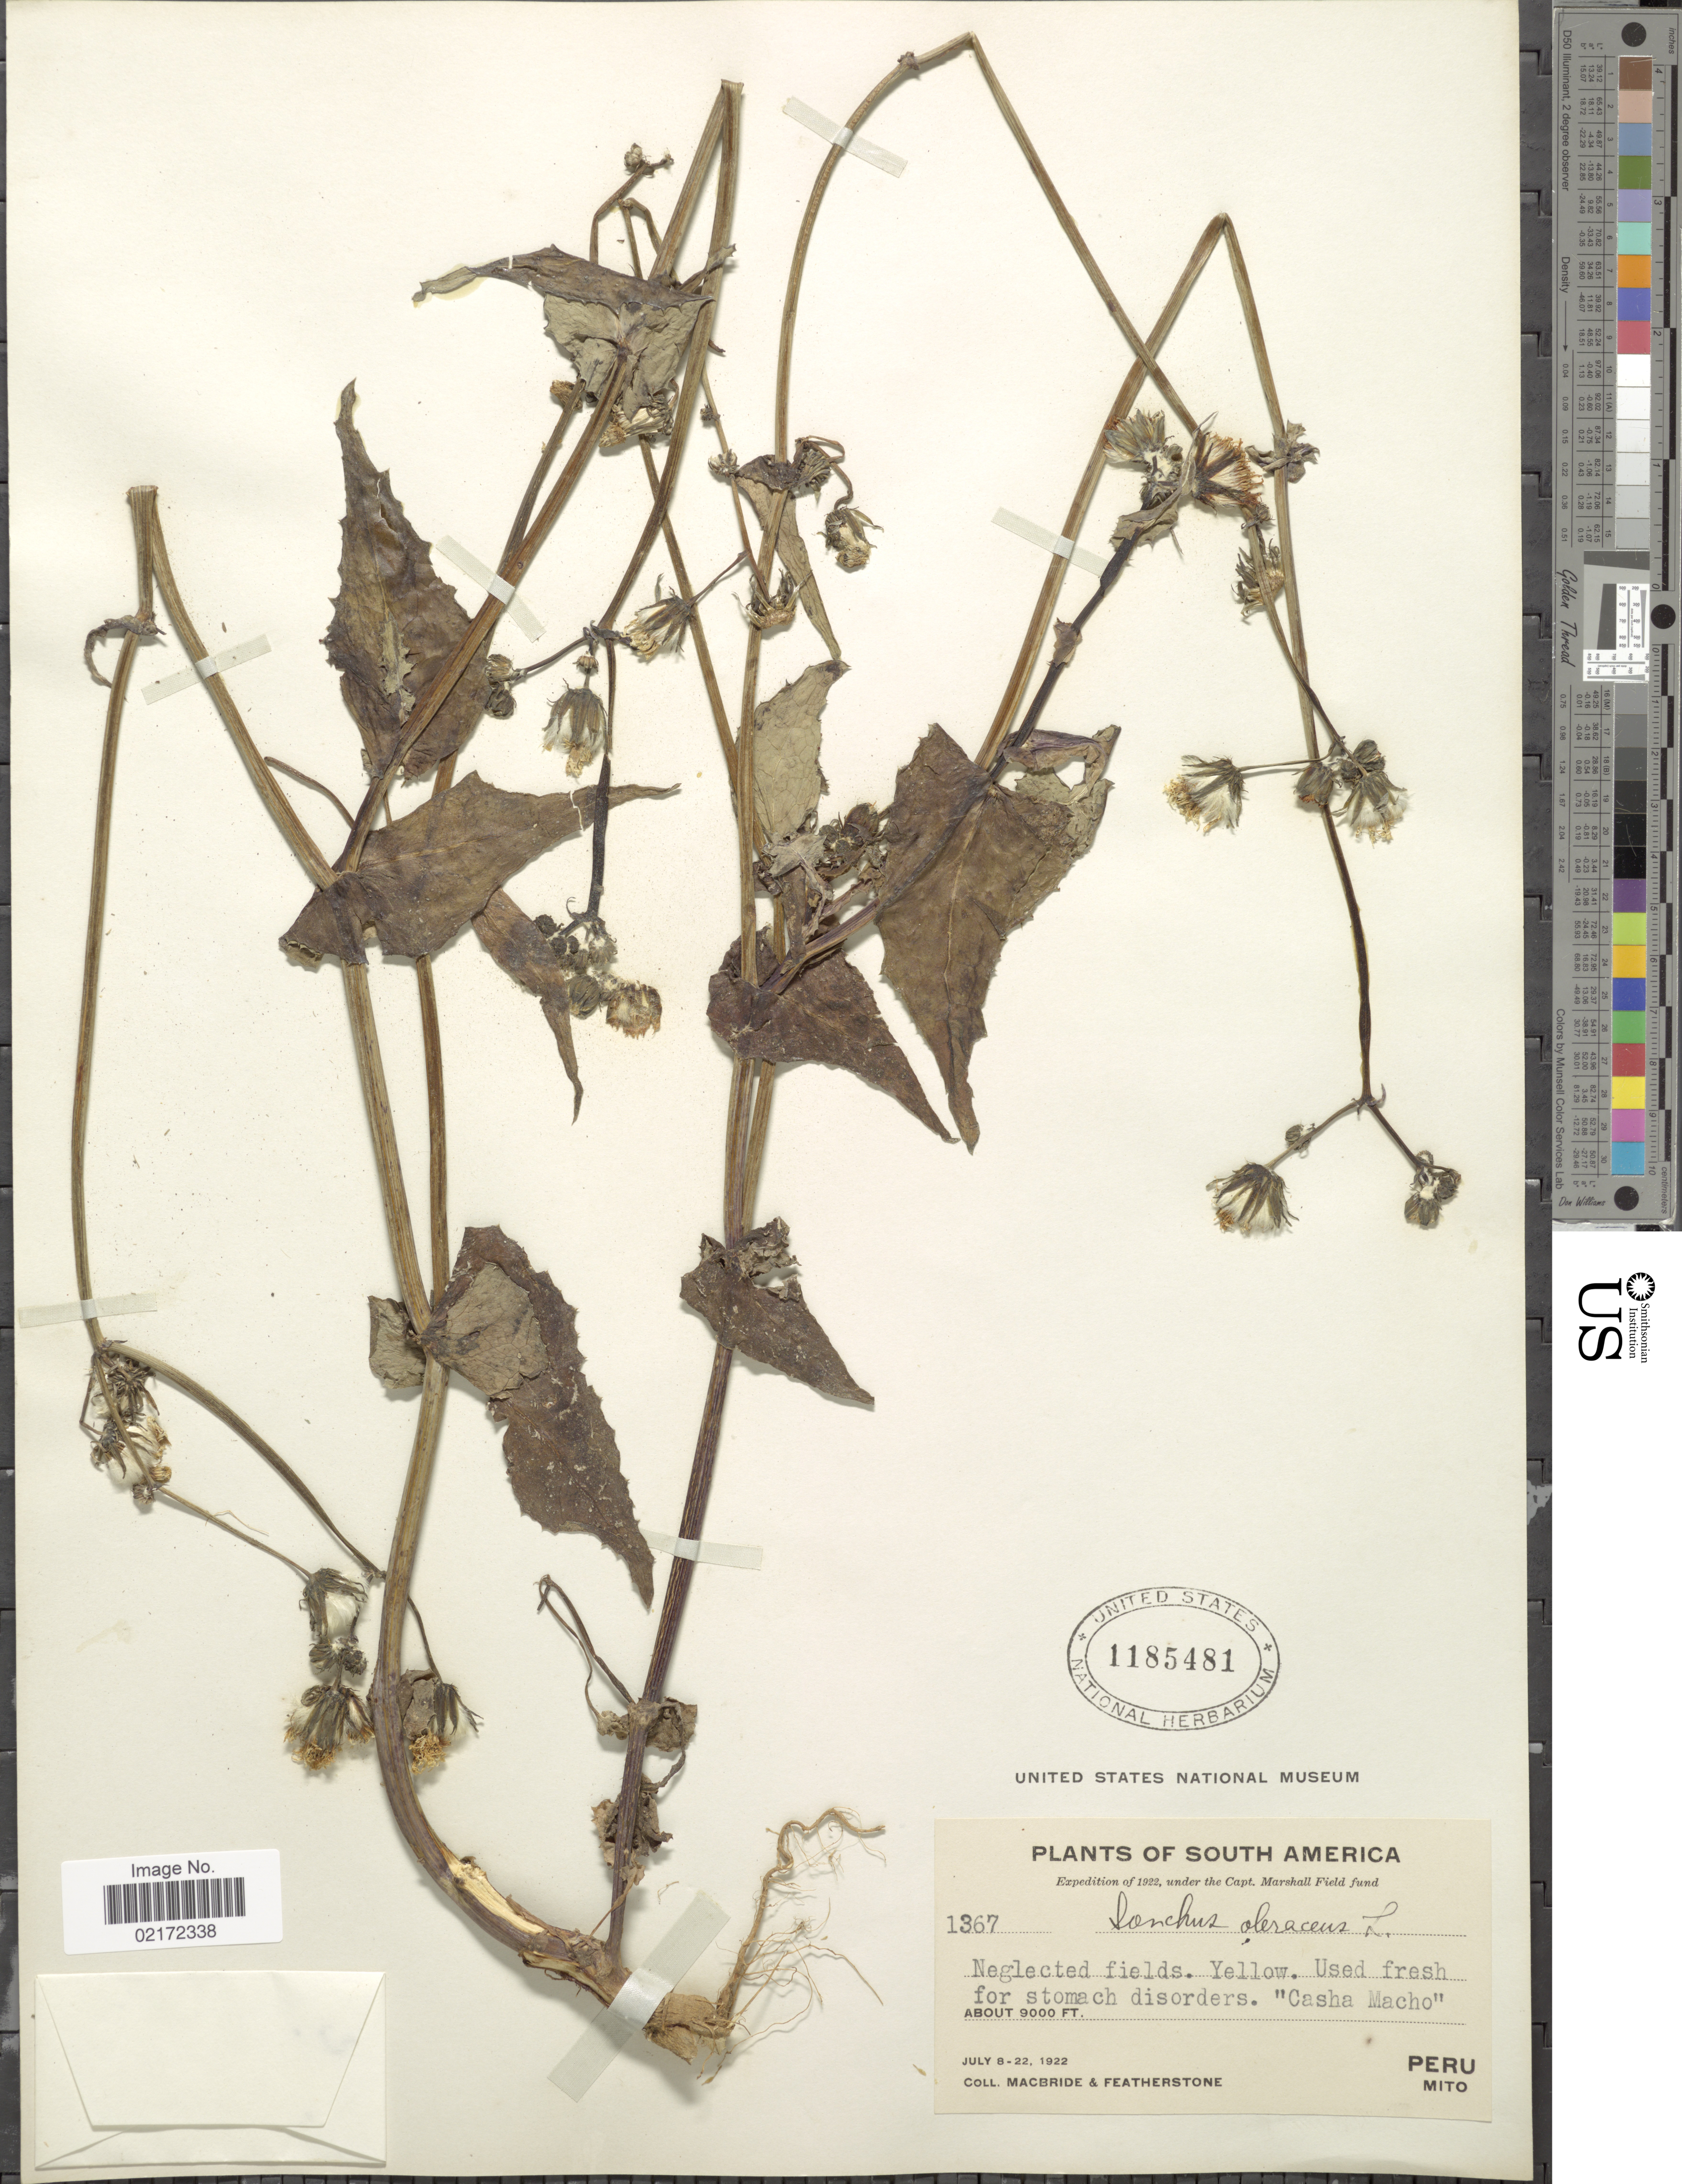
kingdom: Plantae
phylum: Tracheophyta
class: Magnoliopsida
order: Asterales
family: Asteraceae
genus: Sonchus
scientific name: Sonchus oleraceus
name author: L.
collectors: Macbride, -- & -. Featherstone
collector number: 1367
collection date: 1922-07-08/1922-07-22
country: Peru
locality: Neglected fields. Peru, Mito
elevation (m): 2743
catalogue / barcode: US 1185481